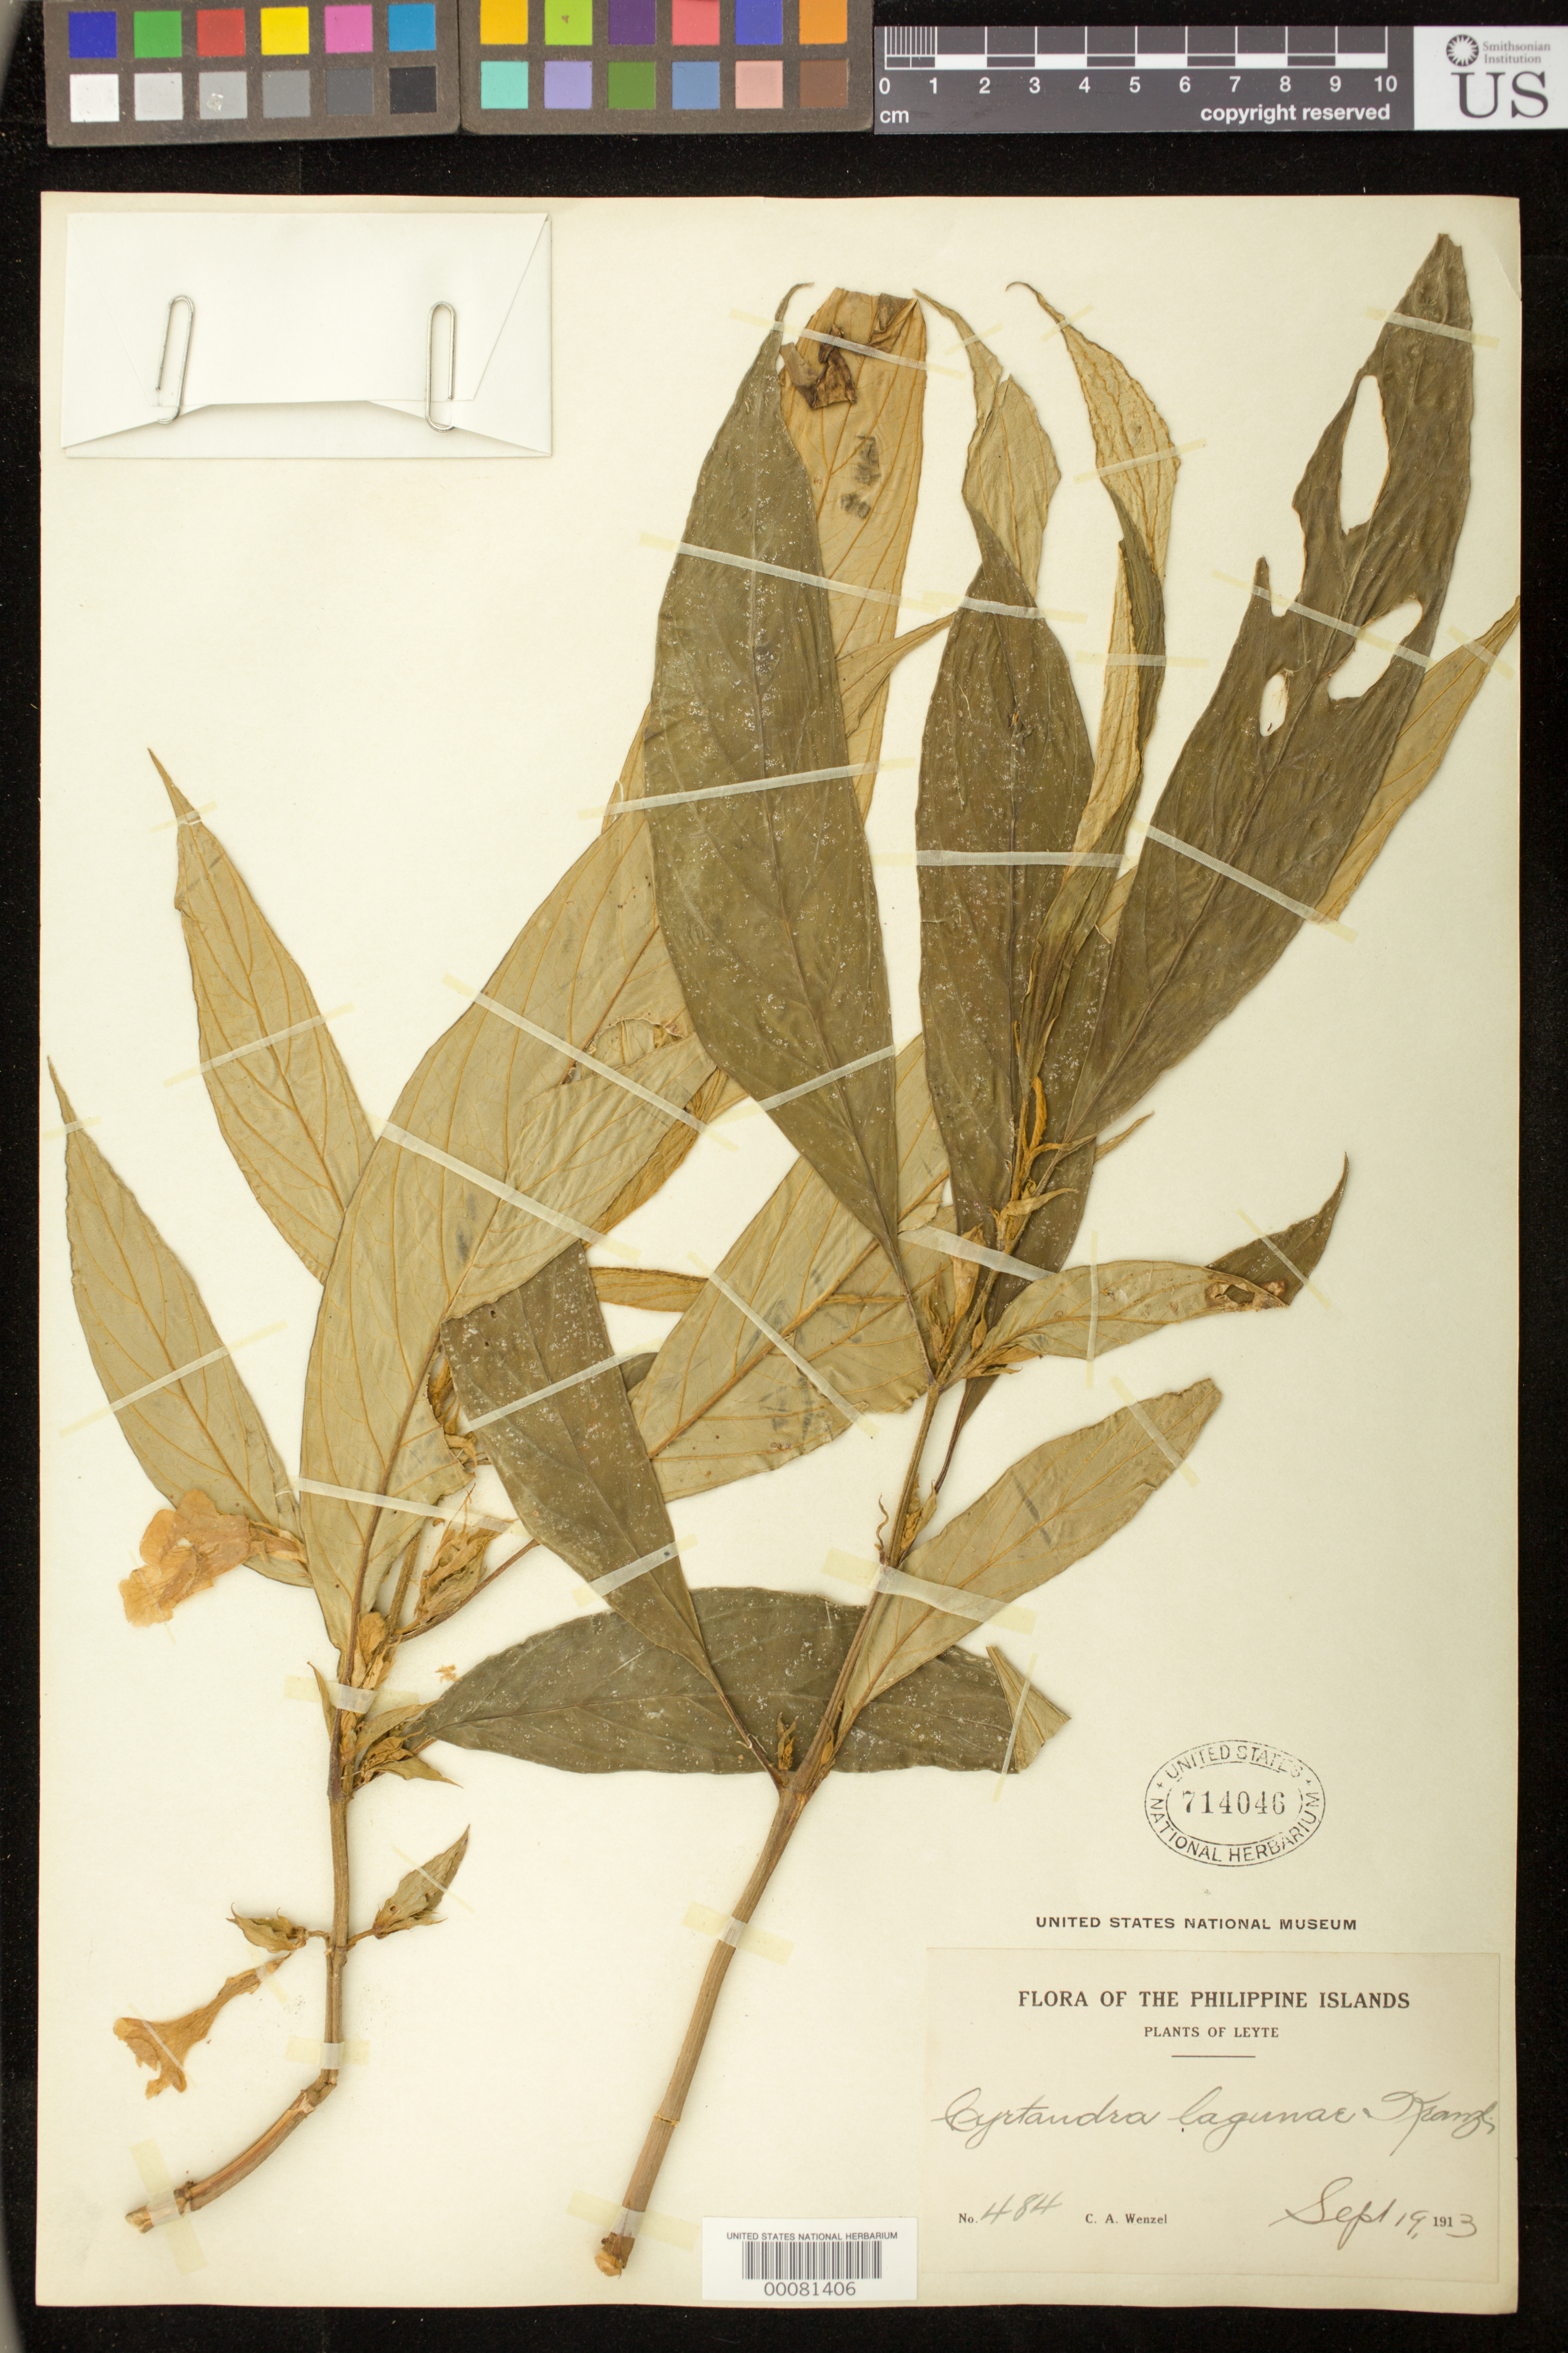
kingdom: Plantae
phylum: Tracheophyta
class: Magnoliopsida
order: Lamiales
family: Gesneriaceae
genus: Cyrtandra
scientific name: Cyrtandra lagunae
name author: Kraenzl.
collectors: C. Wenzel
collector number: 484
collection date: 1913-09-19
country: Philippines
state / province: Eastern Visayas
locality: Leyte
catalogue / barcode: US 714046